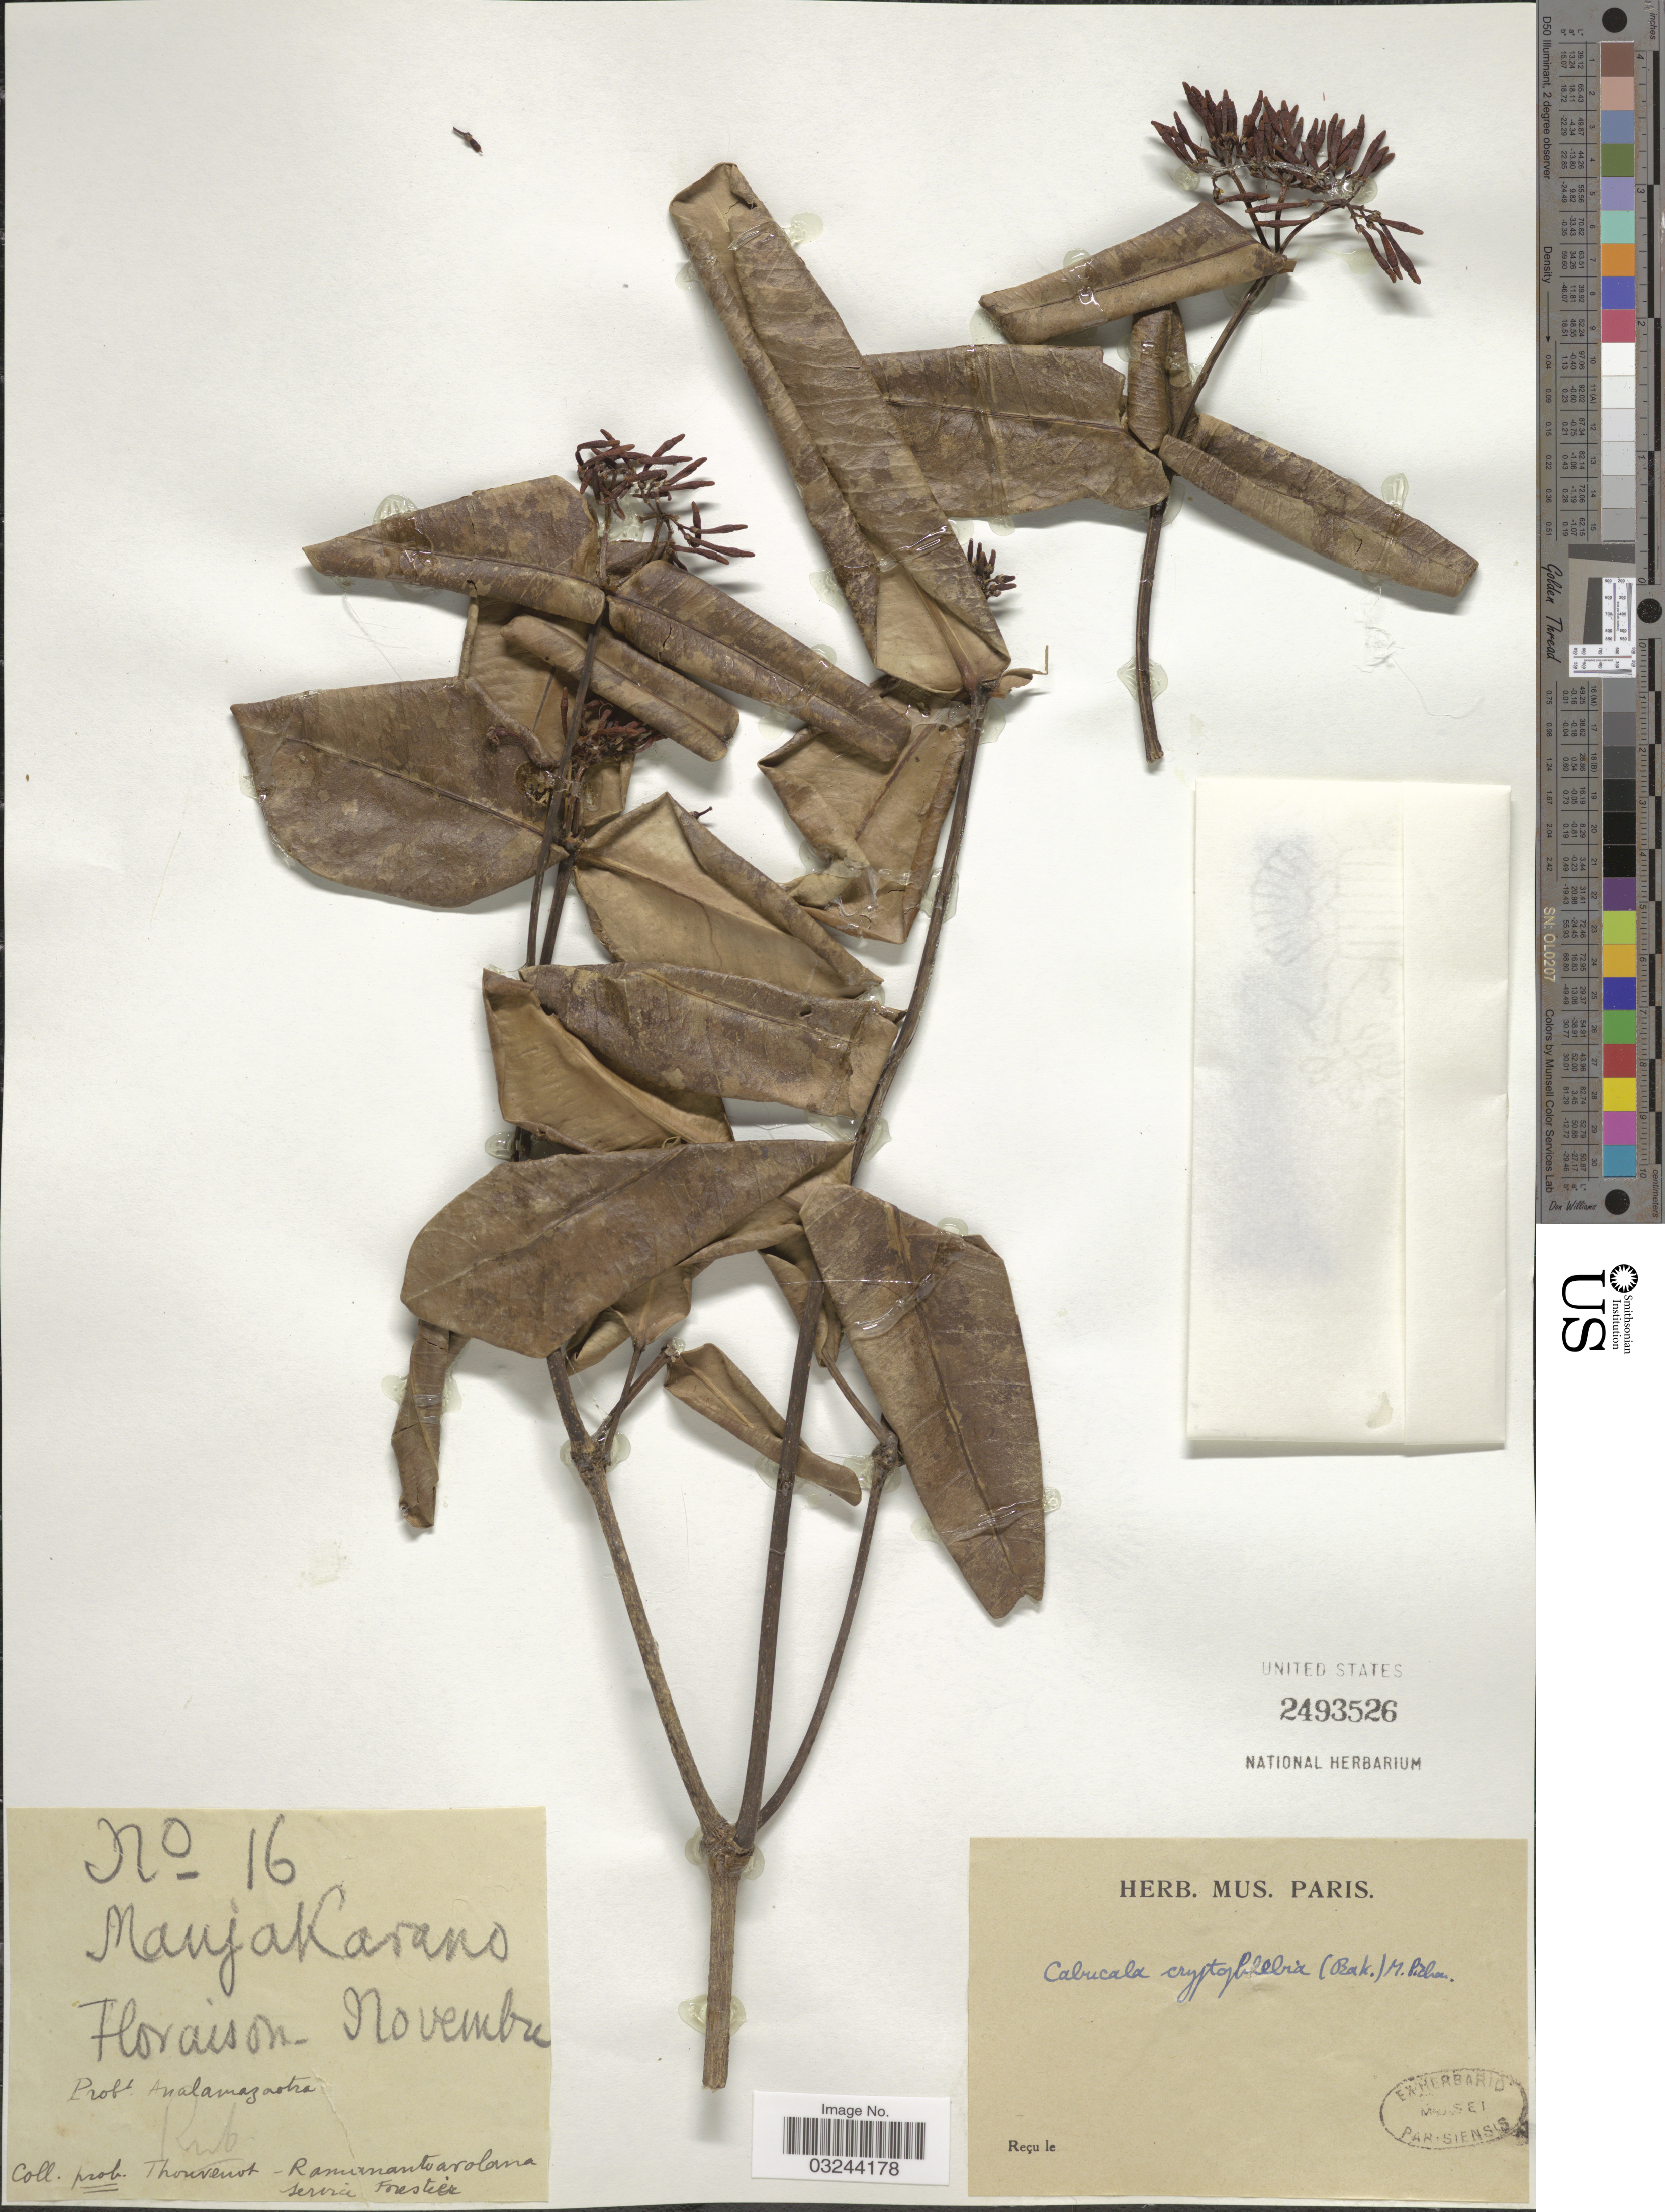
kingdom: Plantae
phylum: Tracheophyta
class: Magnoliopsida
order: Gentianales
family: Apocynaceae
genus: Cabucala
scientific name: Cabucala cryptophlebia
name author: (Baker) Pichon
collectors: Thouvenot & Ramurnantuarolana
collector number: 16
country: Madagascar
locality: Probt. Analamazaotra.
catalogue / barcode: US 2493526